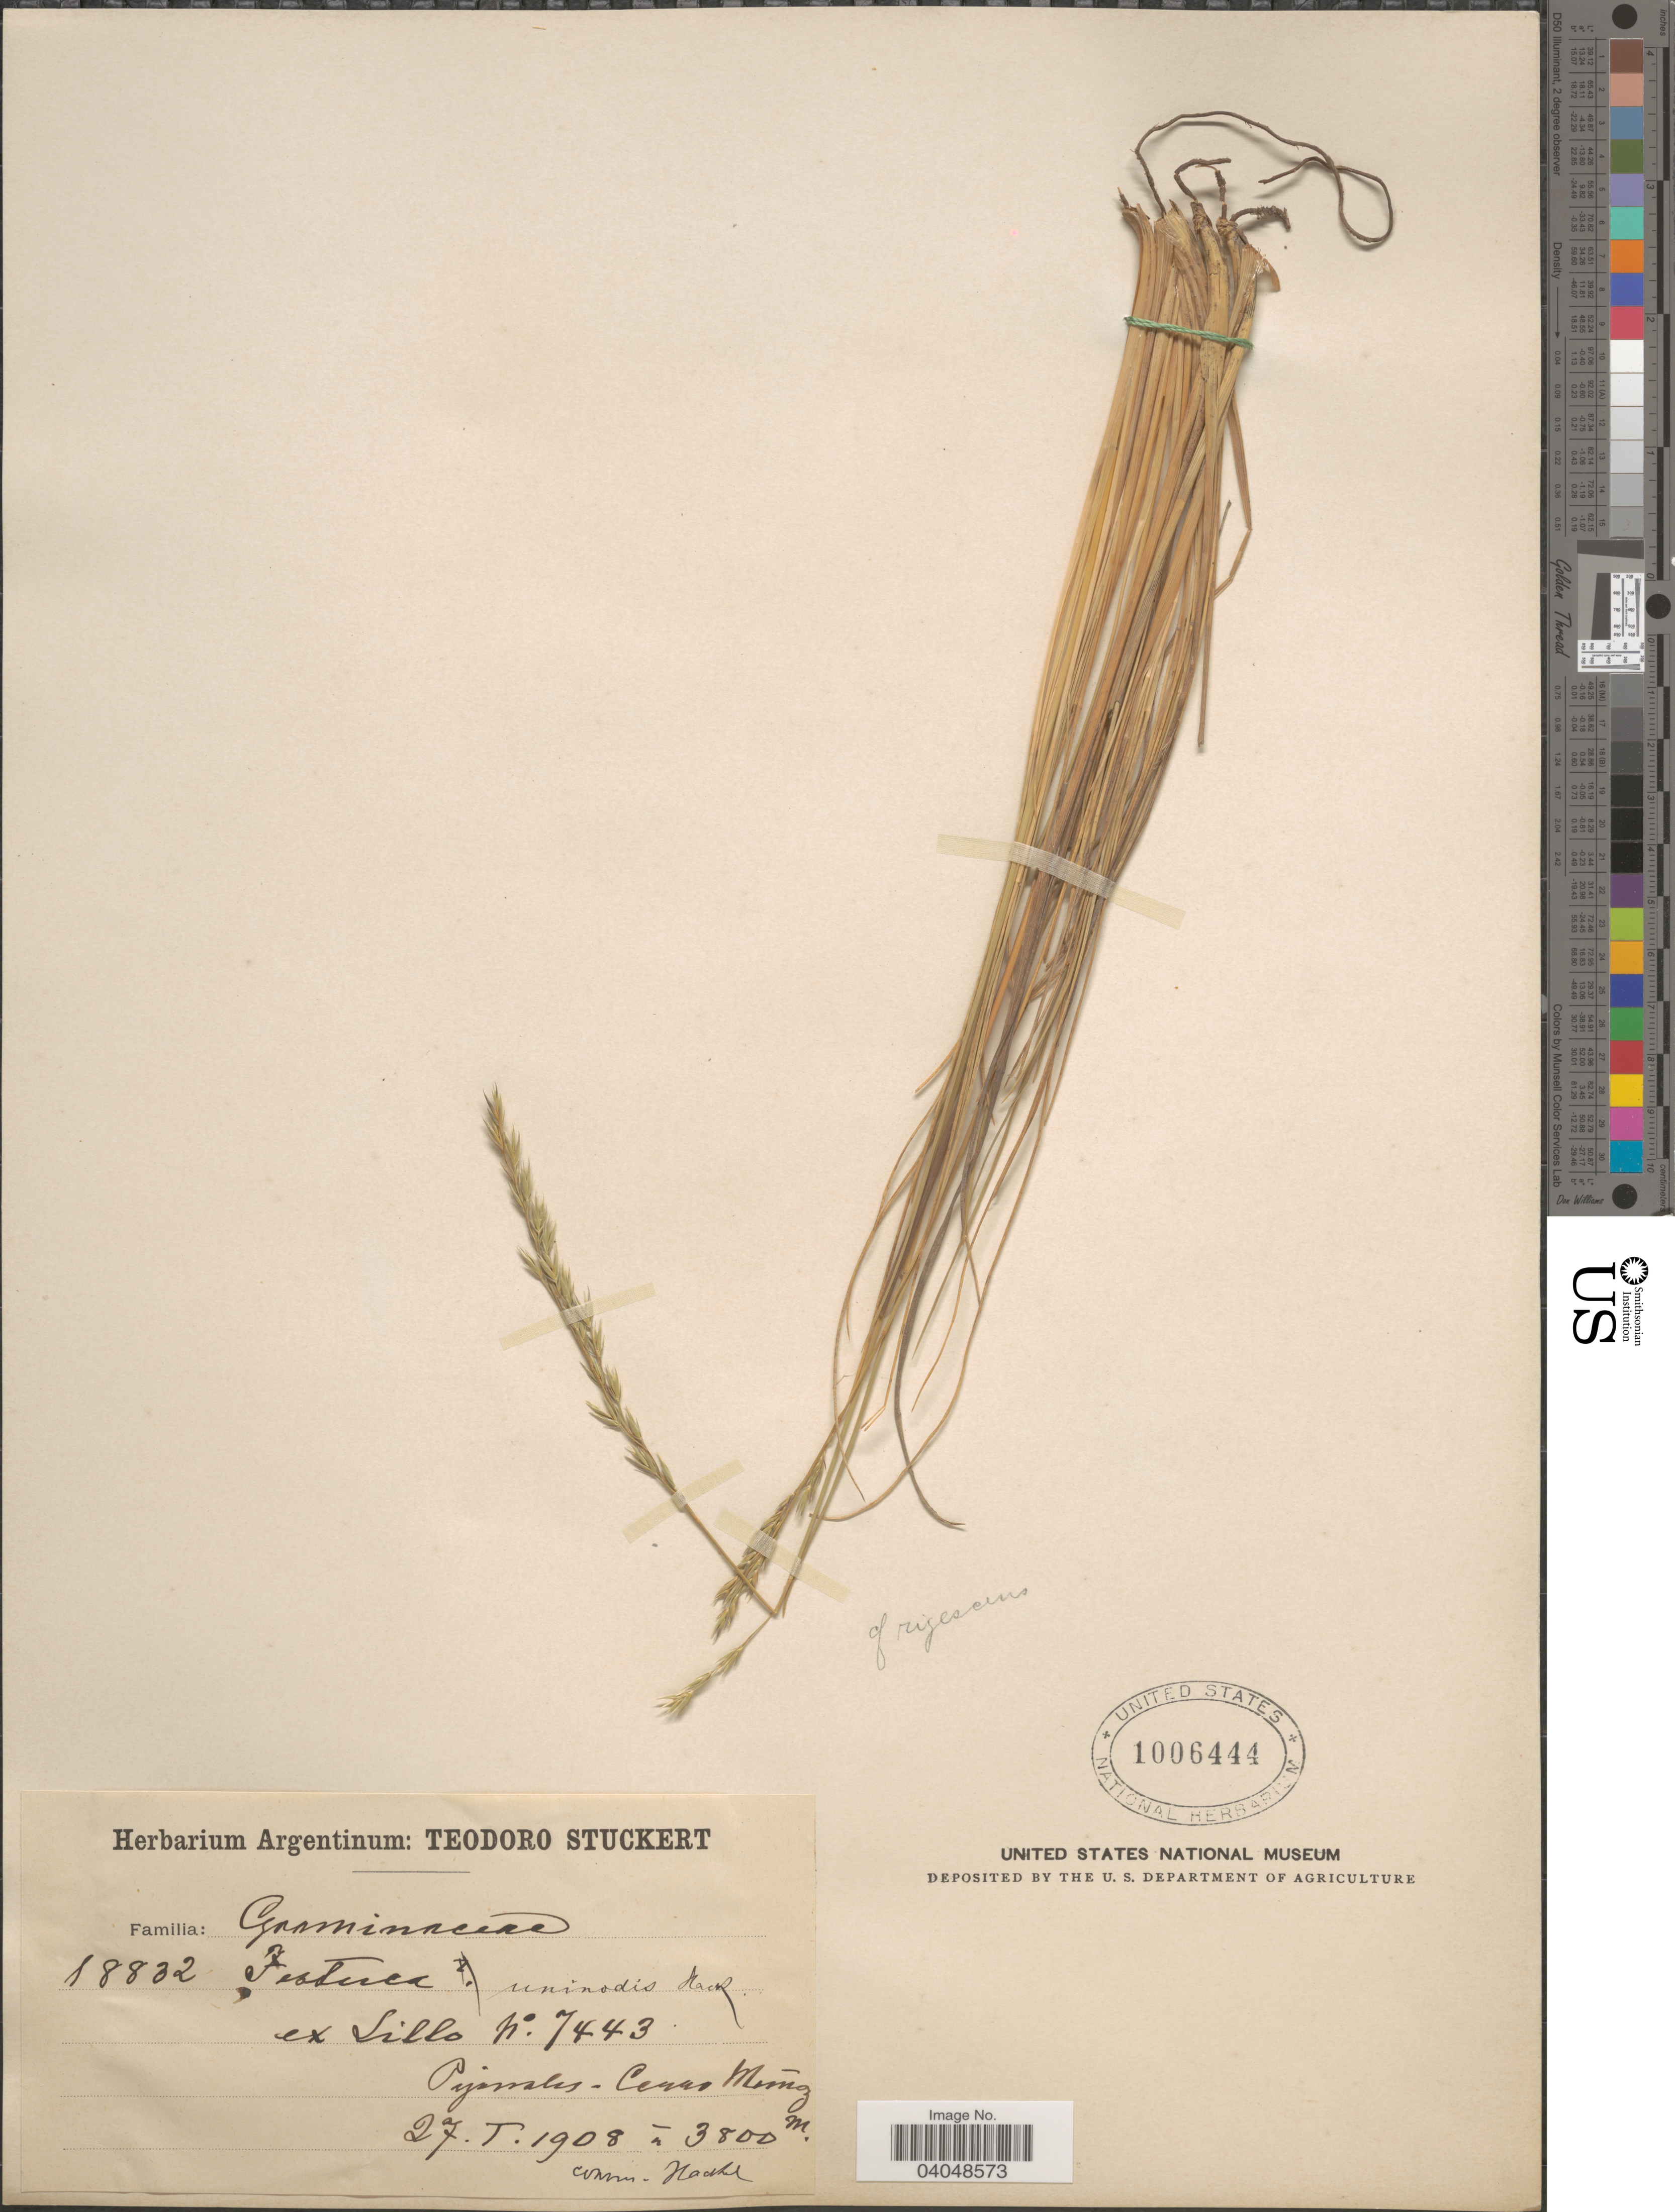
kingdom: Plantae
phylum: Tracheophyta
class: Liliopsida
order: Poales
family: Poaceae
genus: Festuca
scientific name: Festuca uninodis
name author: Hack.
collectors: Sillo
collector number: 7443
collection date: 1908-01-27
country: Argentina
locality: Pajonales - Cerro Muñoz.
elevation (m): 3800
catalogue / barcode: US 1006444